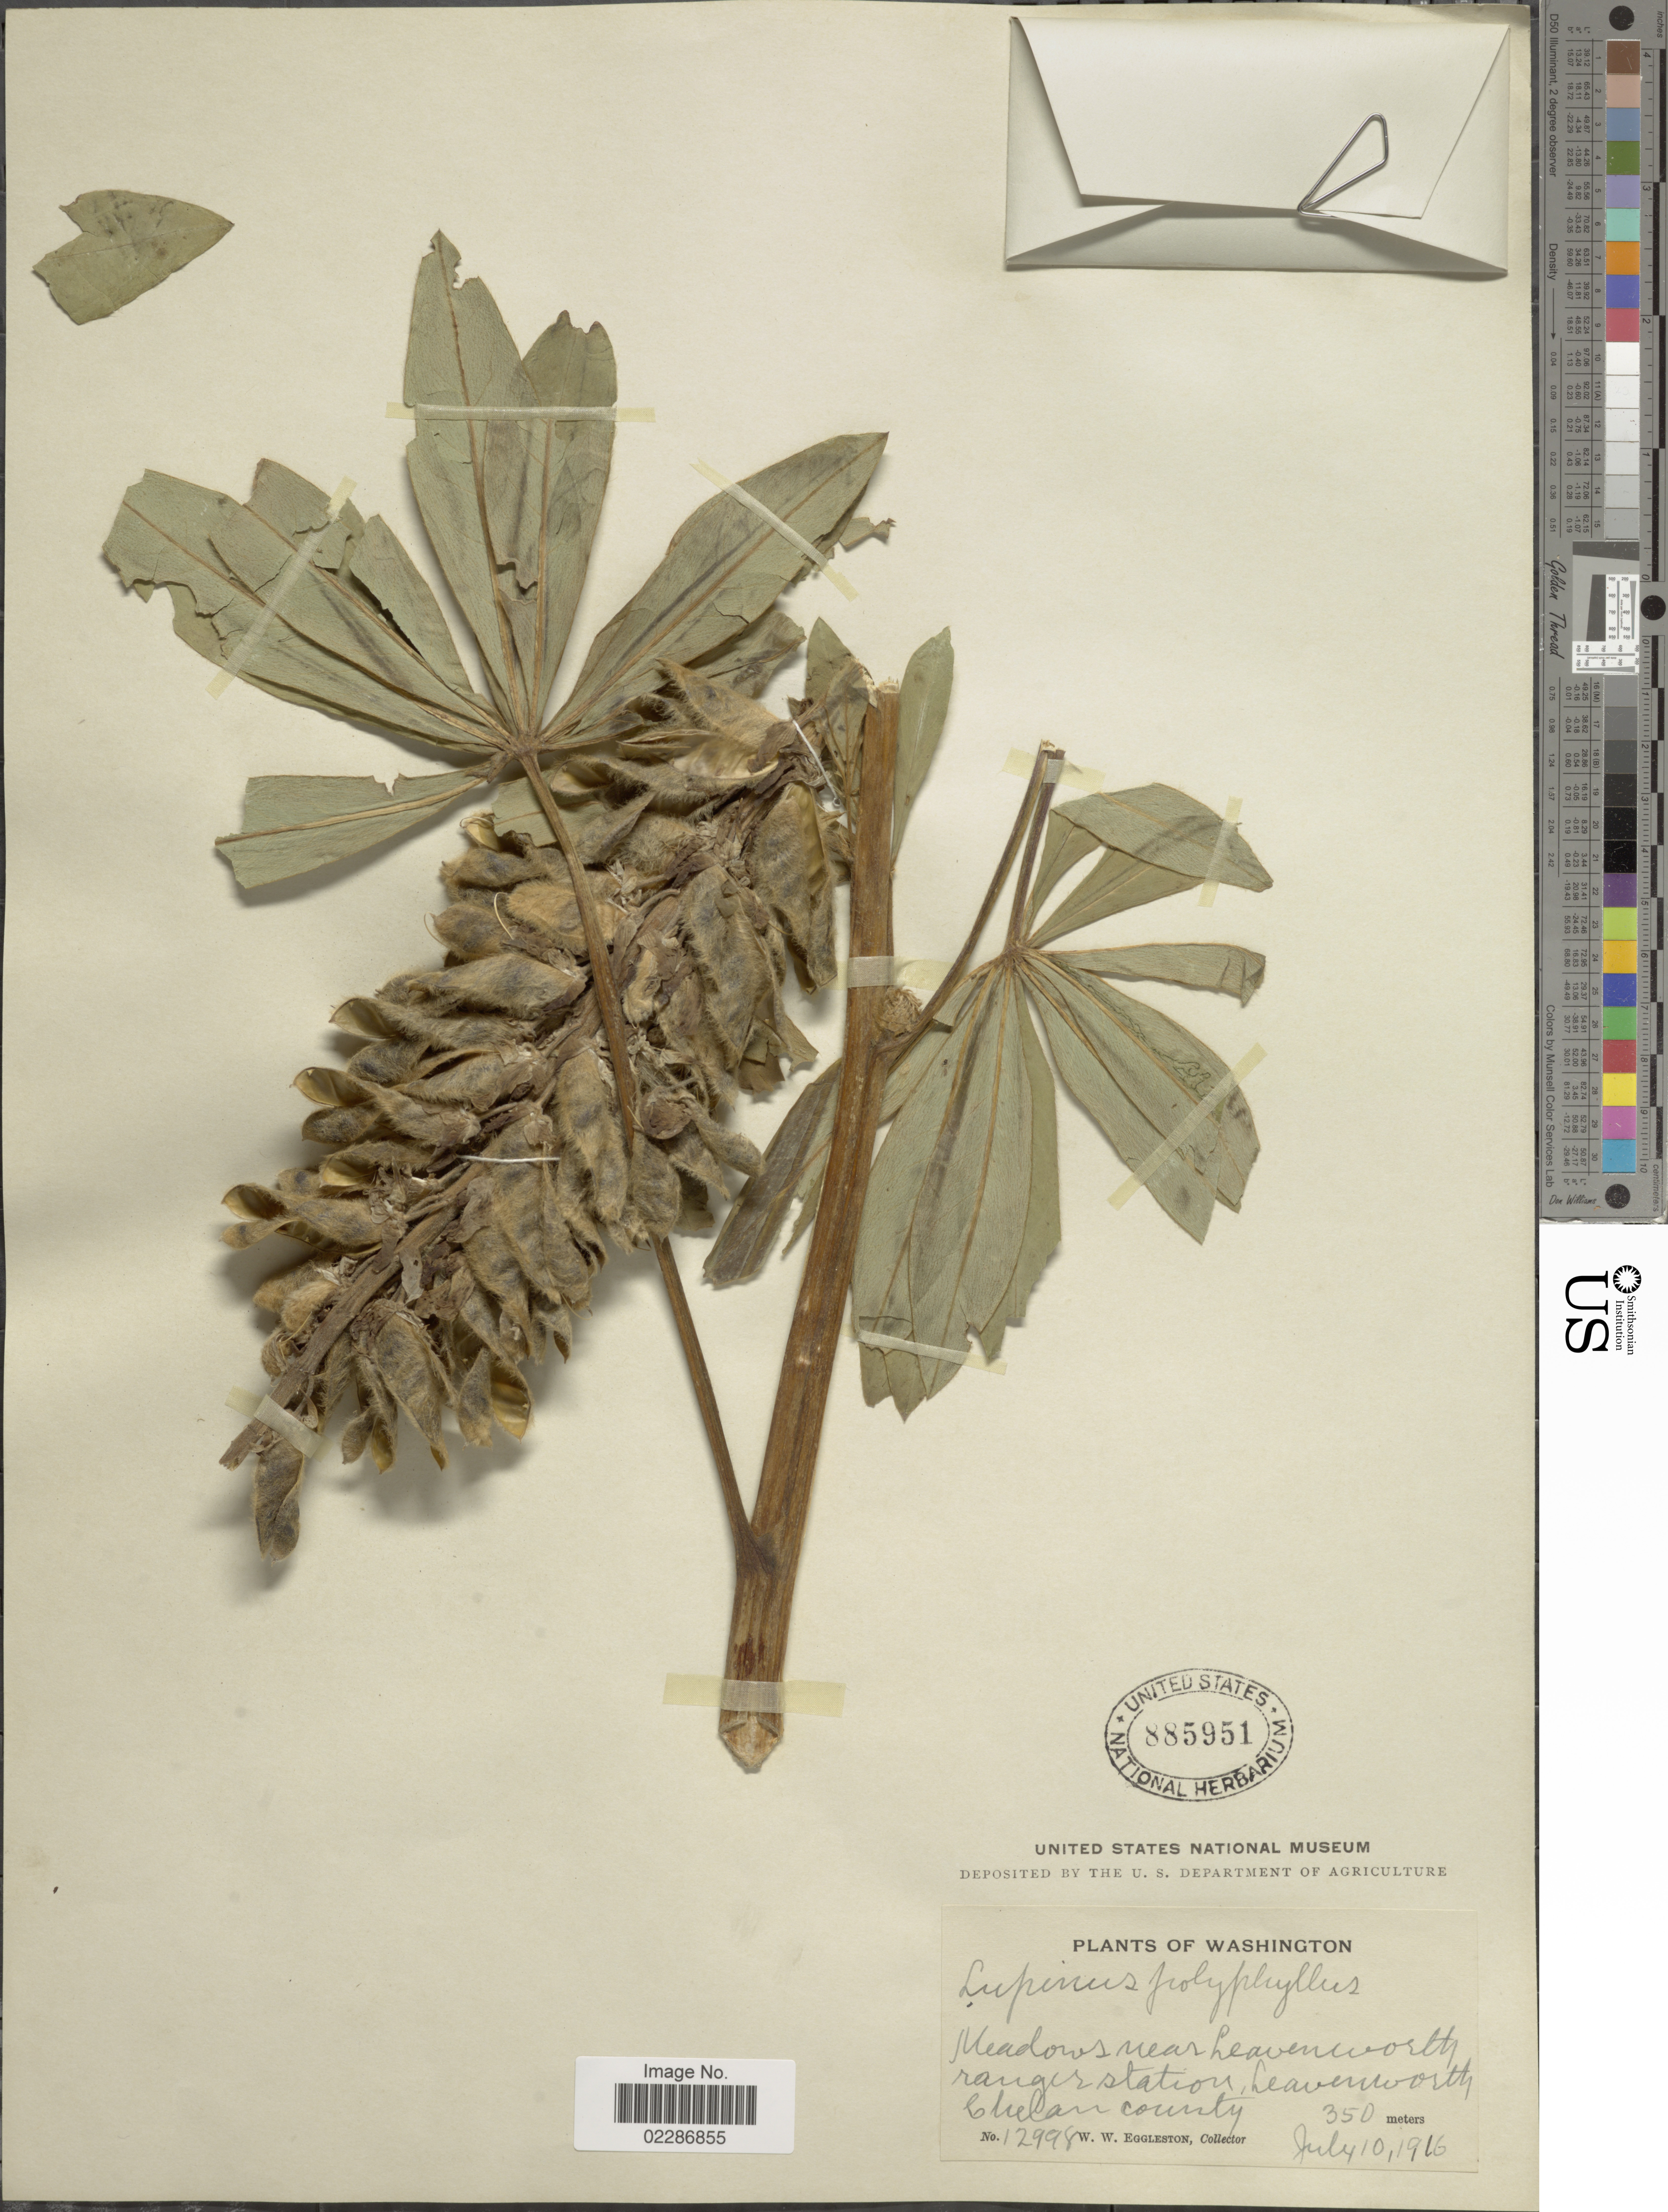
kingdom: Plantae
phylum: Tracheophyta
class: Magnoliopsida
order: Fabales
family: Fabaceae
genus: Lupinus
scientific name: Lupinus polyphyllus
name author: Lindl.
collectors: W. W. Eggleston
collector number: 12998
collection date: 1916-07-10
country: United States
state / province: Washington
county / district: Chelan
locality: Meadows near Leavenworth range station, Leavenworth, Chelan County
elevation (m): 350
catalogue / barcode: US 885951